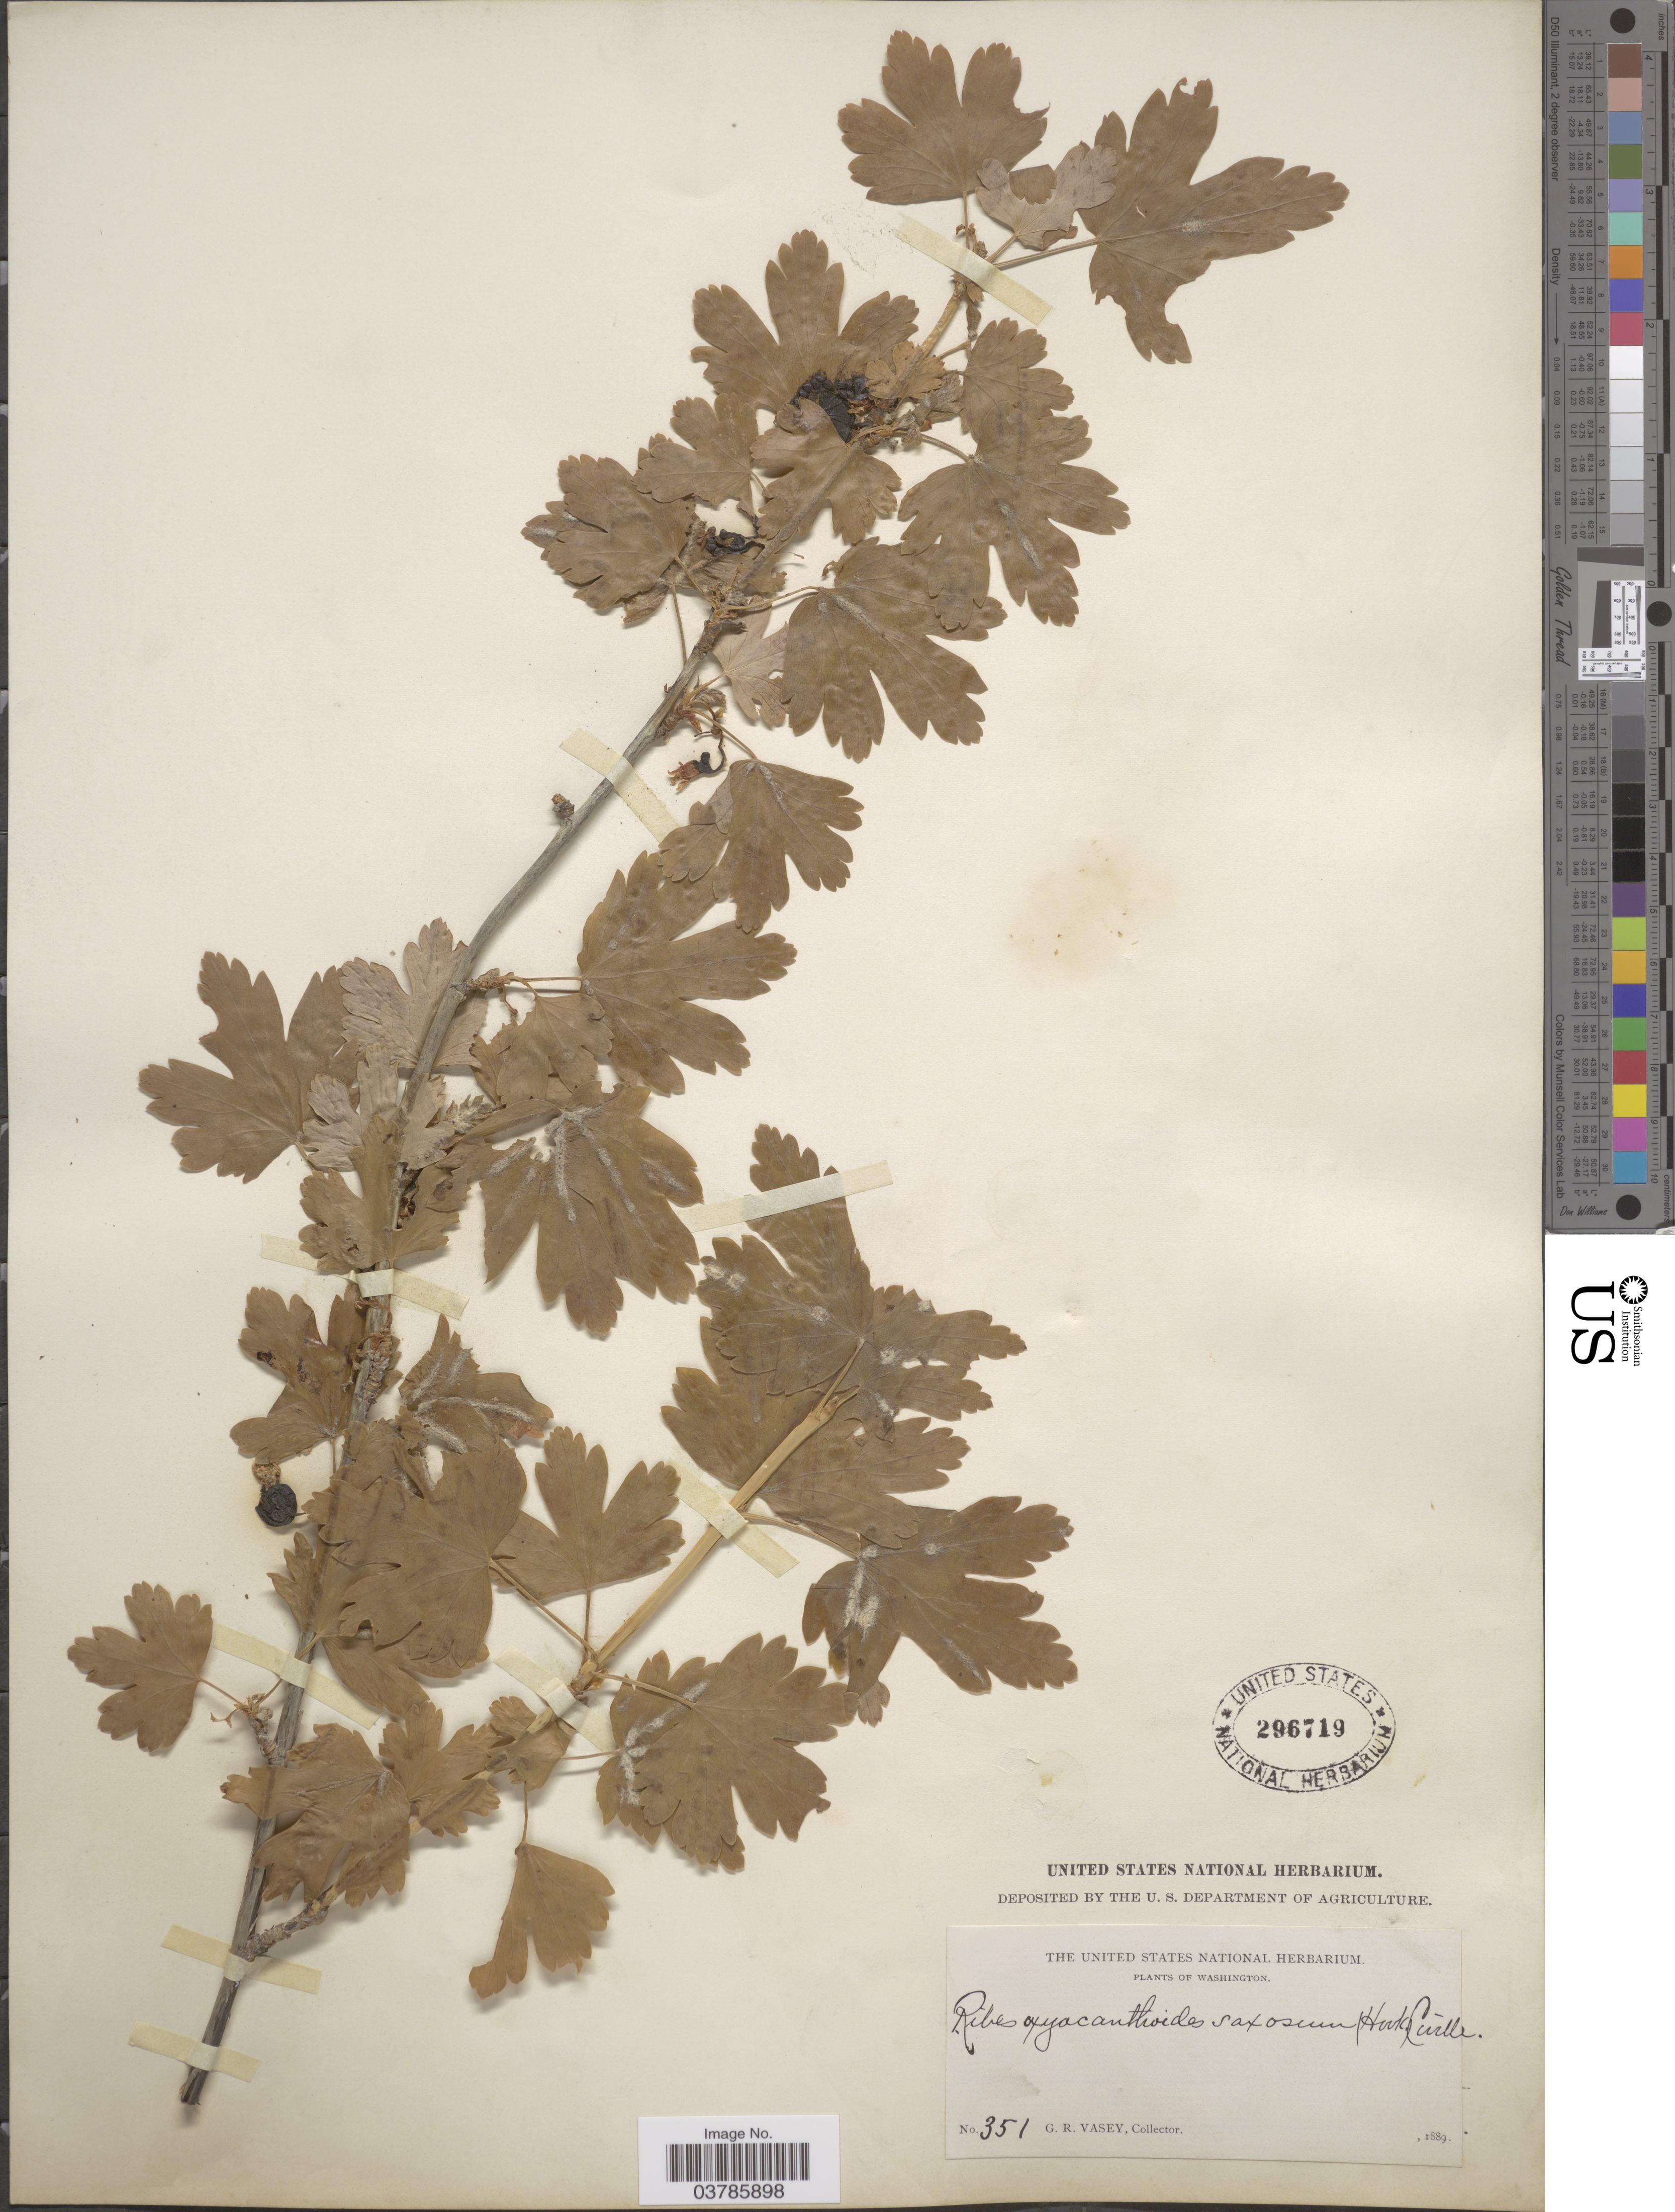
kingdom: Plantae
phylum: Tracheophyta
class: Magnoliopsida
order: Saxifragales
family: Grossulariaceae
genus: Ribes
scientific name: Ribes inerme var. inerme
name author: Rydb.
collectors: G. R. Vasey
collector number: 351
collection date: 1889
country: United States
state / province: Washington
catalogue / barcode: US 296719